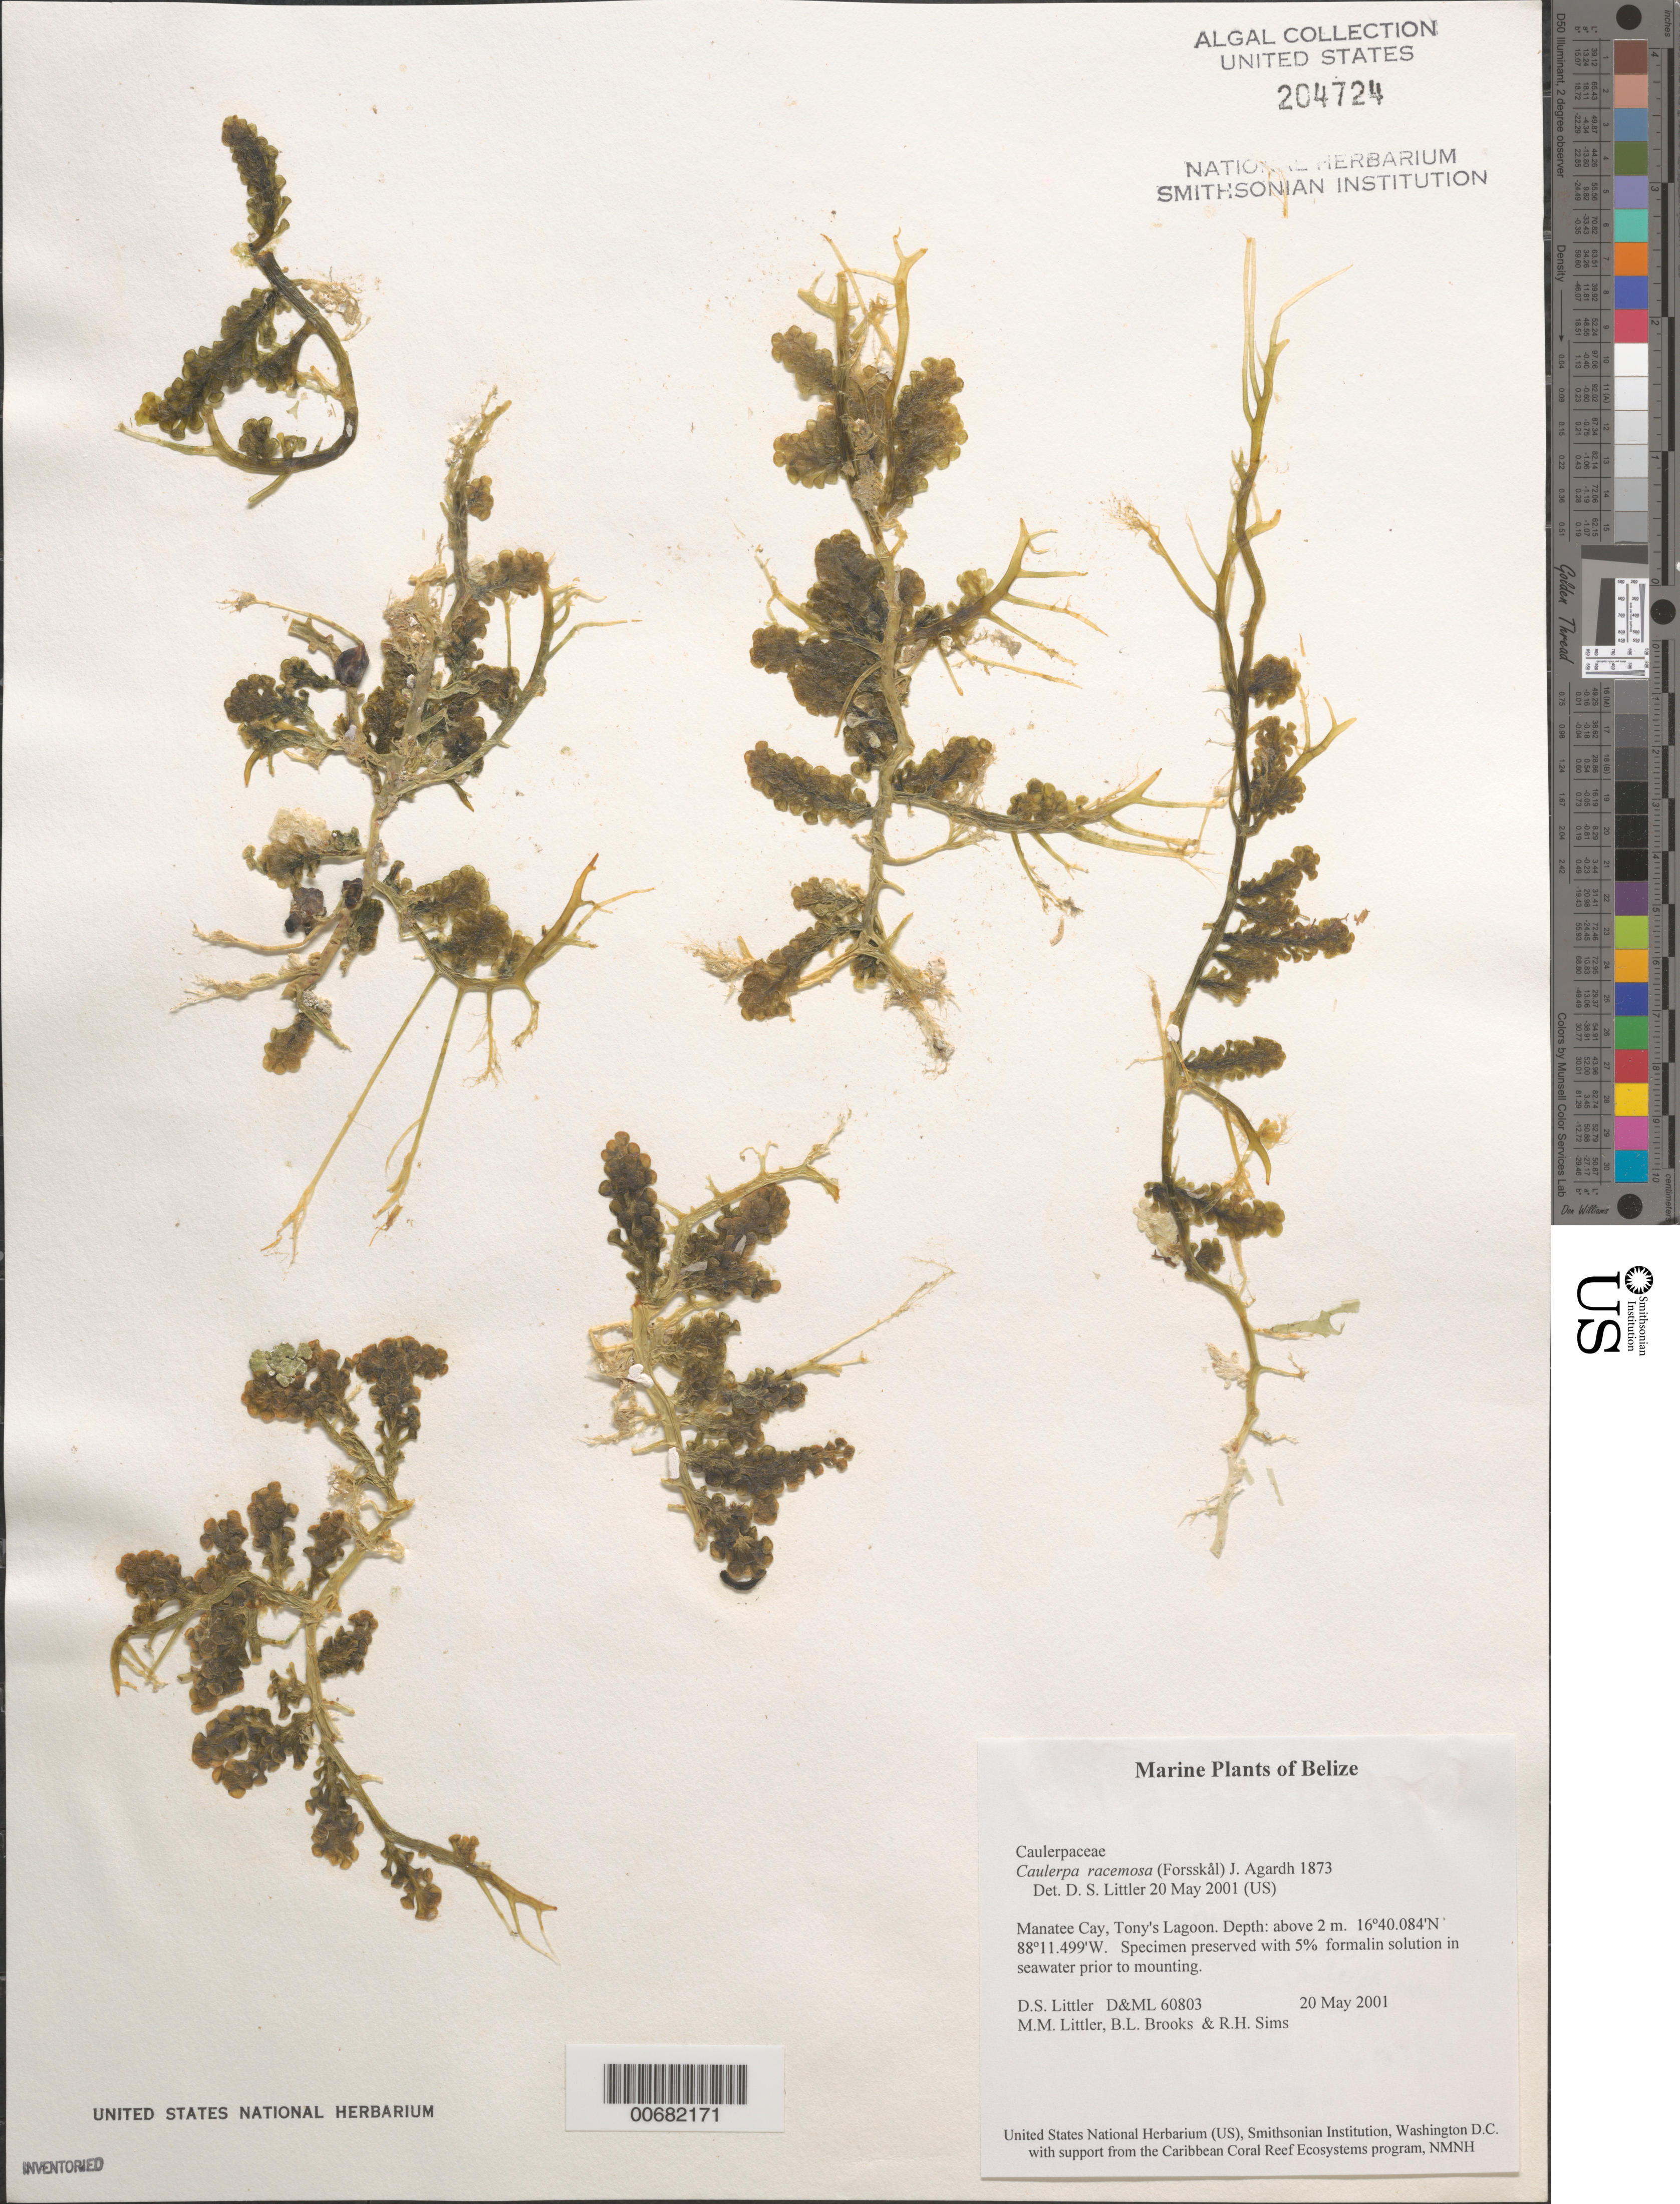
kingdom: Plantae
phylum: Chlorophyta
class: Ulvophyceae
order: Bryopsidales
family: Caulerpaceae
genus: Caulerpa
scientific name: Caulerpa racemosa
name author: (Forssk.) J. Agardh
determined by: Littler, D. S.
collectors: D. S. Littler, M. M. Littler, B. Brooks & R. H. Sims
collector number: D&ML 60803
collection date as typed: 20 May 2001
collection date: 2001-05-20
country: Belize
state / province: Stann Creek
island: Manatee Cay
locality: Tony's Lagoon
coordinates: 16 40.084'N, 88 11.499'W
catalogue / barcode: US 204724